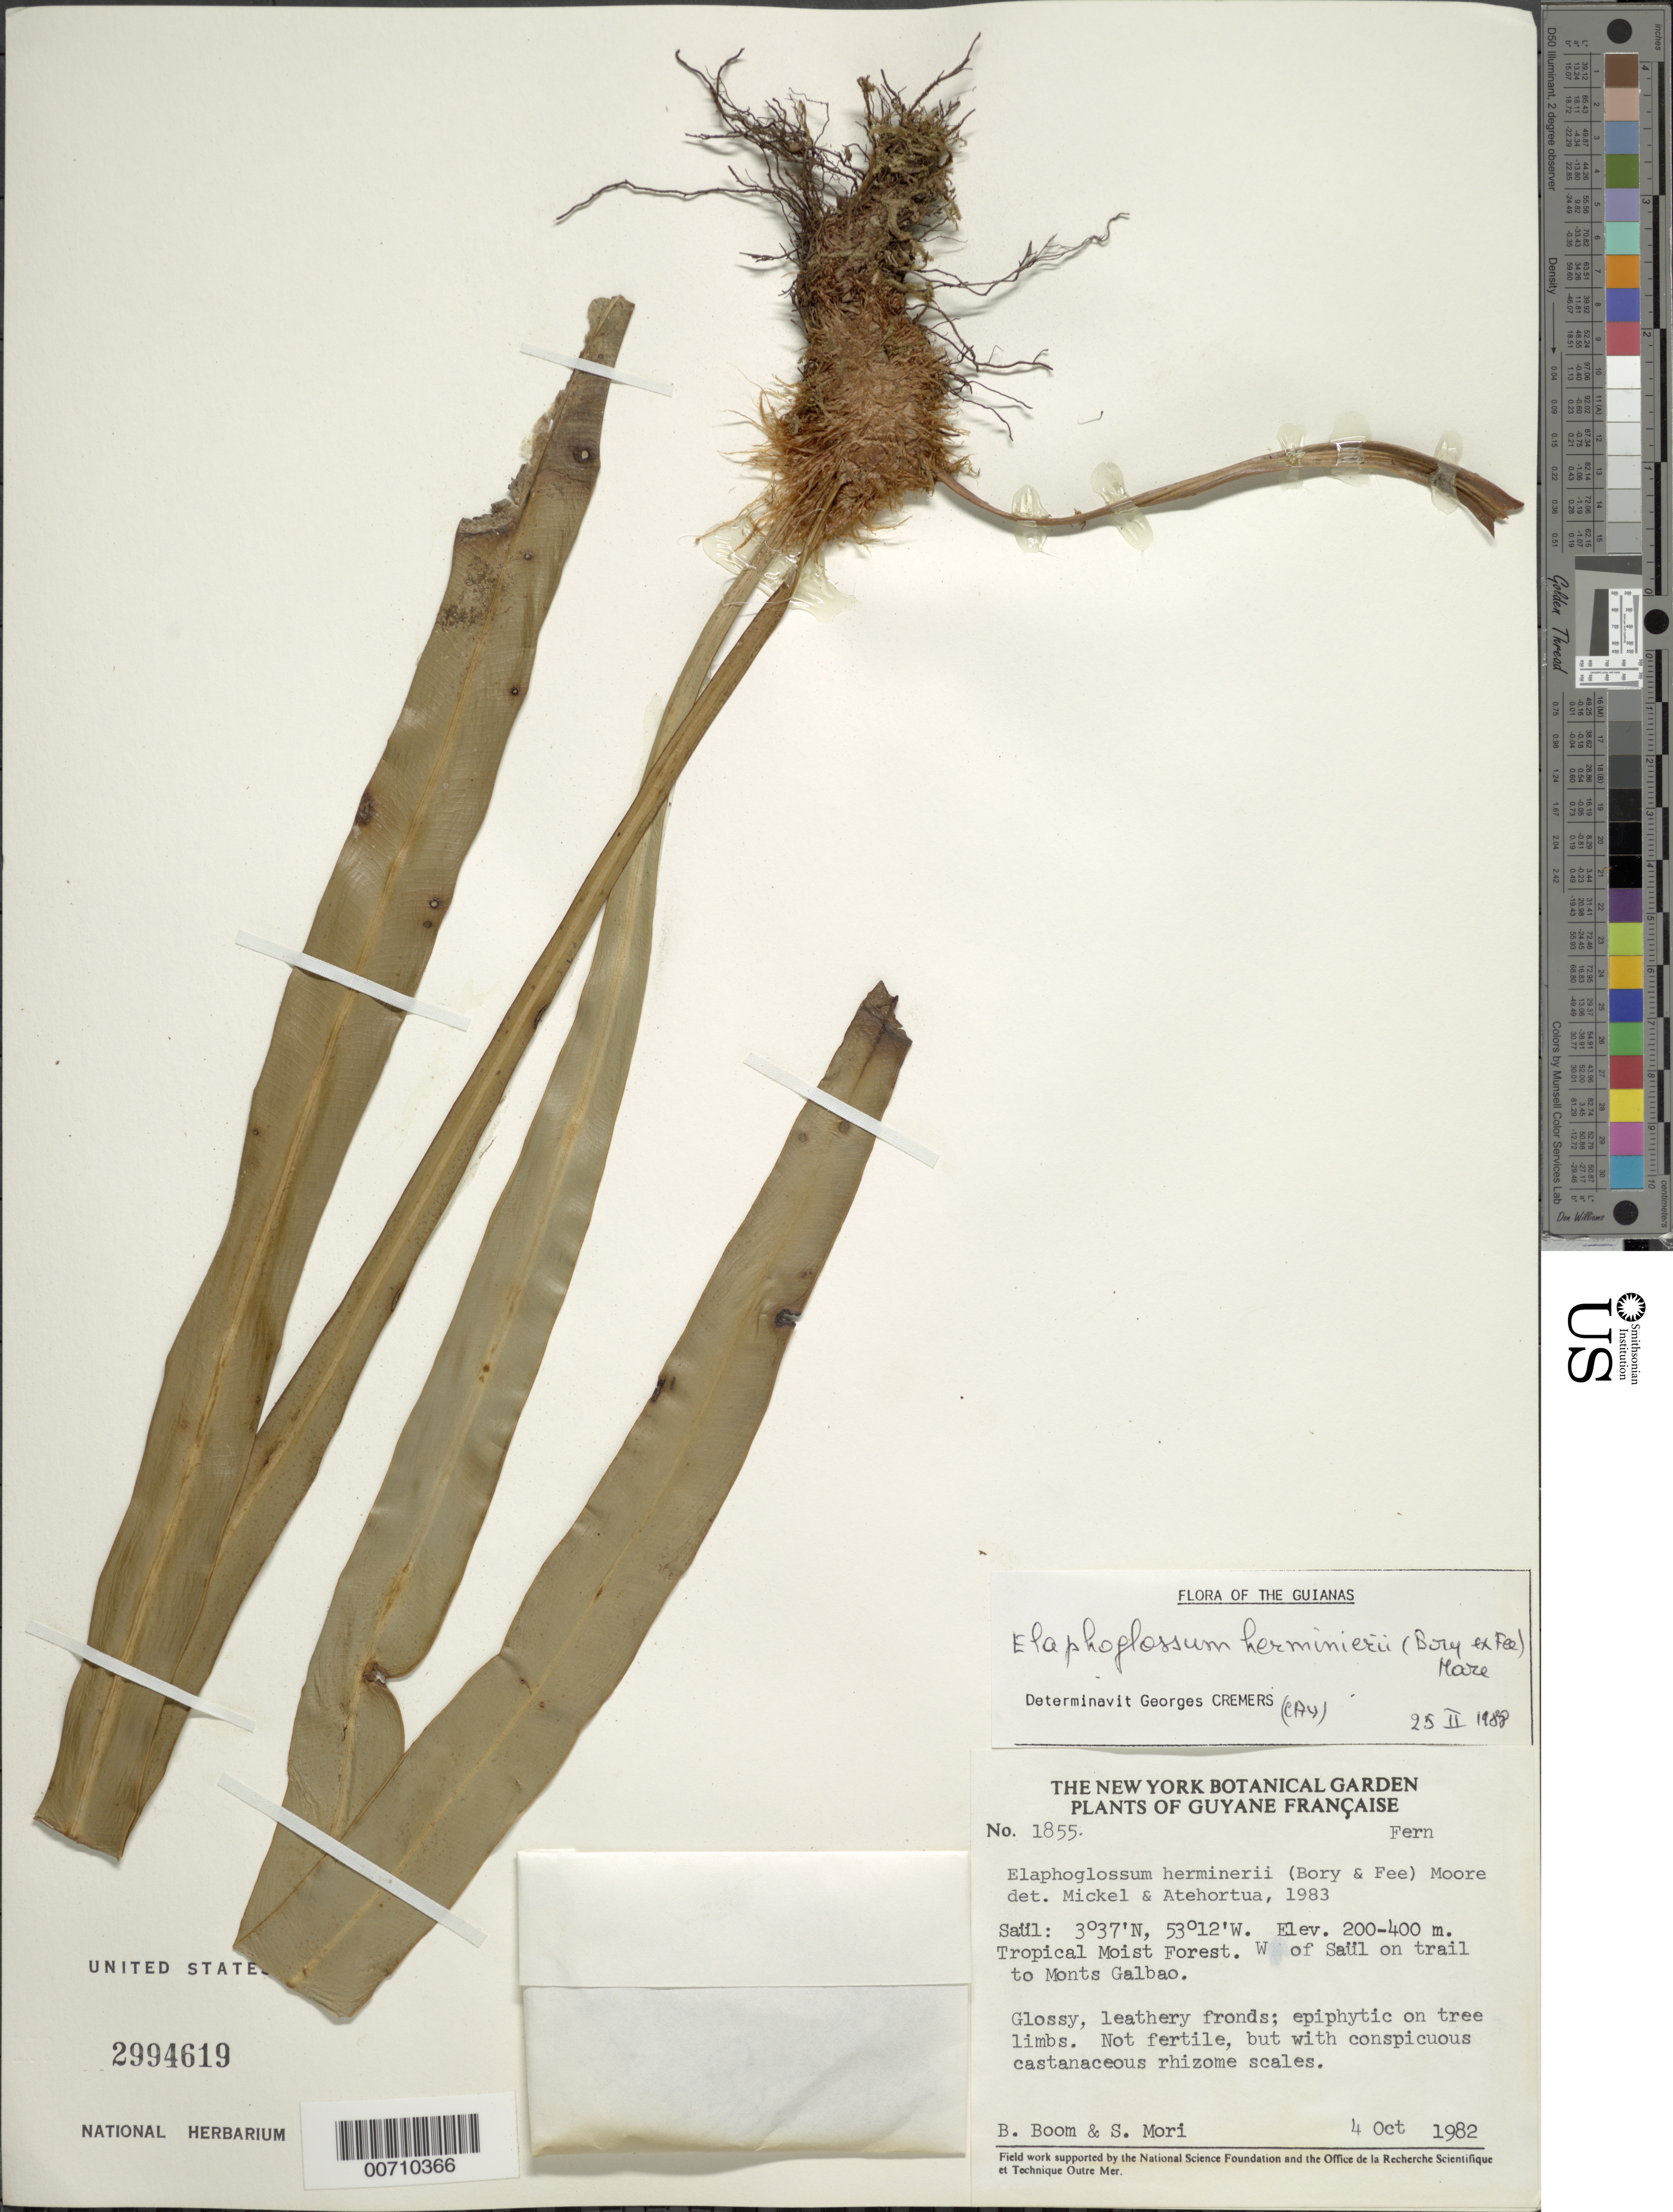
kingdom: Plantae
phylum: Tracheophyta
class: Polypodiopsida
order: Polypodiales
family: Dryopteridaceae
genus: Elaphoglossum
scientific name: Elaphoglossum herminieri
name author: (Bory & Fée) T. Moore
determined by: Cremers, Georges A.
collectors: B. M. Boom & S. Mori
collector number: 1855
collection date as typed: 4-Oct-82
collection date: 1982-10-04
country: French Guiana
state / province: Saint-Laurent-du-Maroni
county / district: Saül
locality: Saül, W of, on trail to Monts Galbao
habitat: Tropical moist forest. On tree limbs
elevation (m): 200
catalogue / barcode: US 2994619